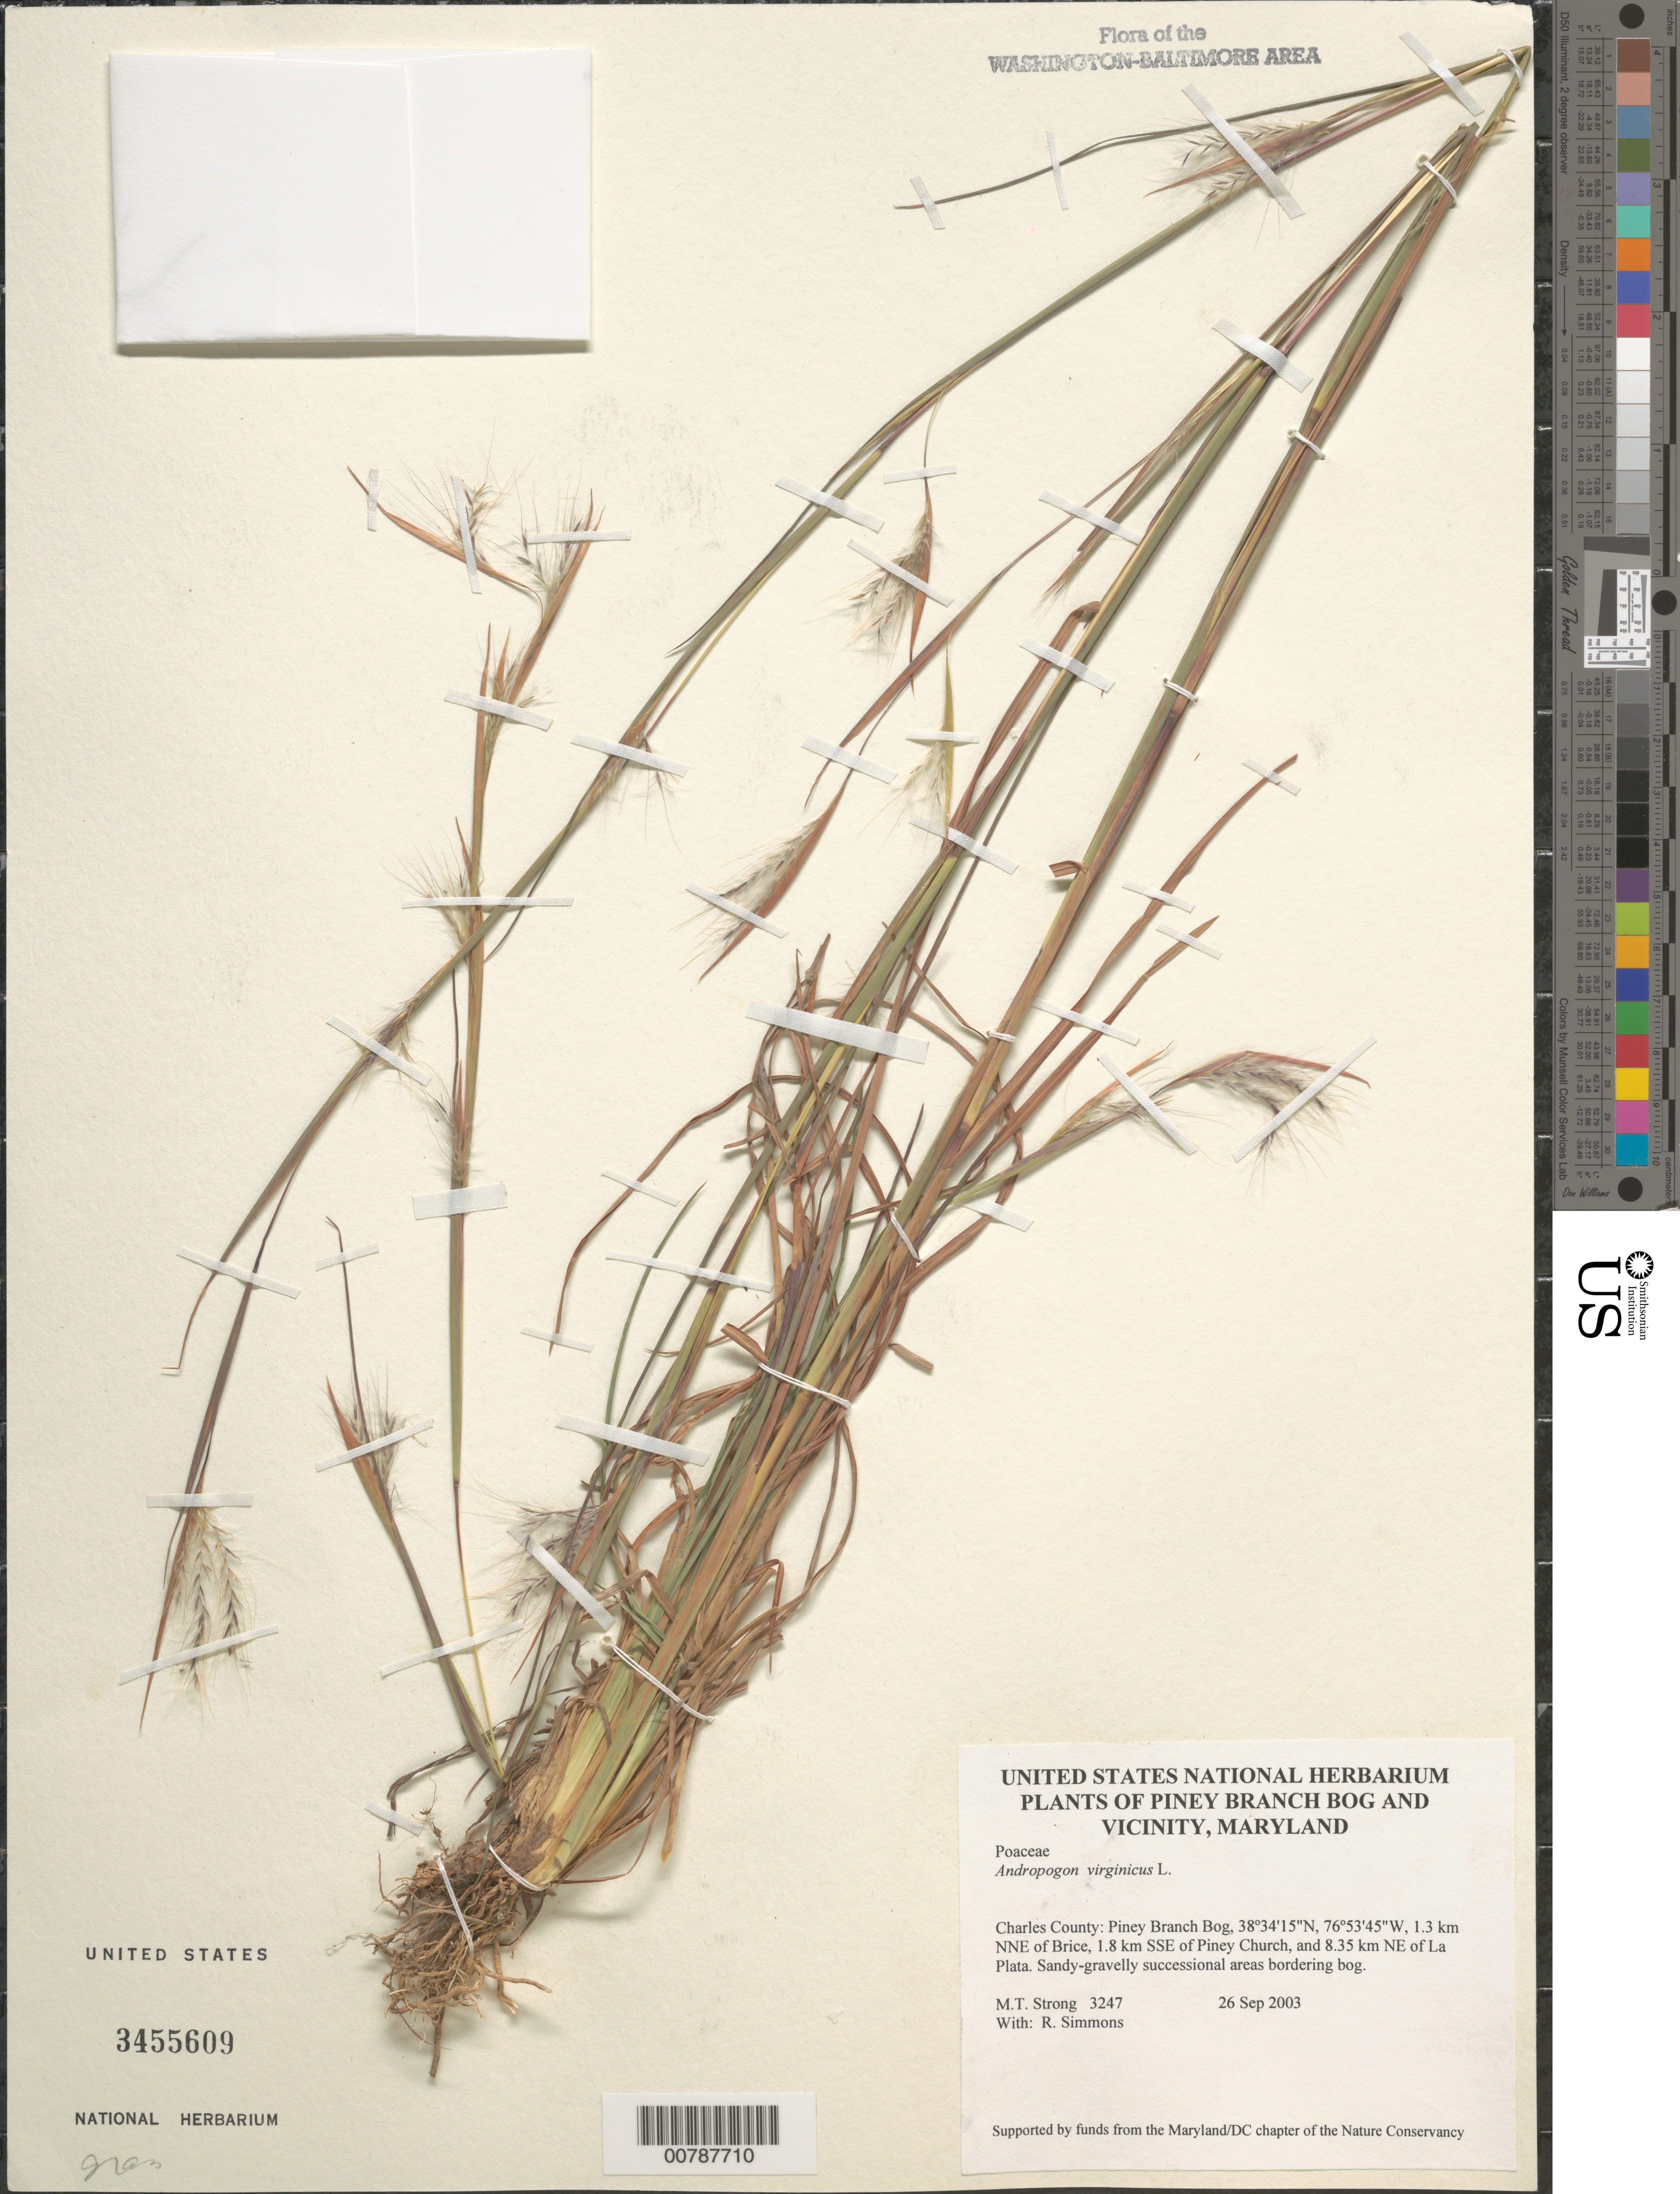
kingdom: Plantae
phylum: Tracheophyta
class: Liliopsida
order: Poales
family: Poaceae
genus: Andropogon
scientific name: Andropogon virginicus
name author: L.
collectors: M. T. Strong & R. Simmons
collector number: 3247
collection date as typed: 26 Sep 2003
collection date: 2003-09-26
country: United States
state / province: Maryland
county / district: Charles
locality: Piney Branch Bog, 1.3 km NNE of Brice, 1.8 km SSE of Piney Church, and 8.35 km NE of La Plata.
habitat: Sandy-gravelly successional areas bordering bog.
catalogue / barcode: US 3455609